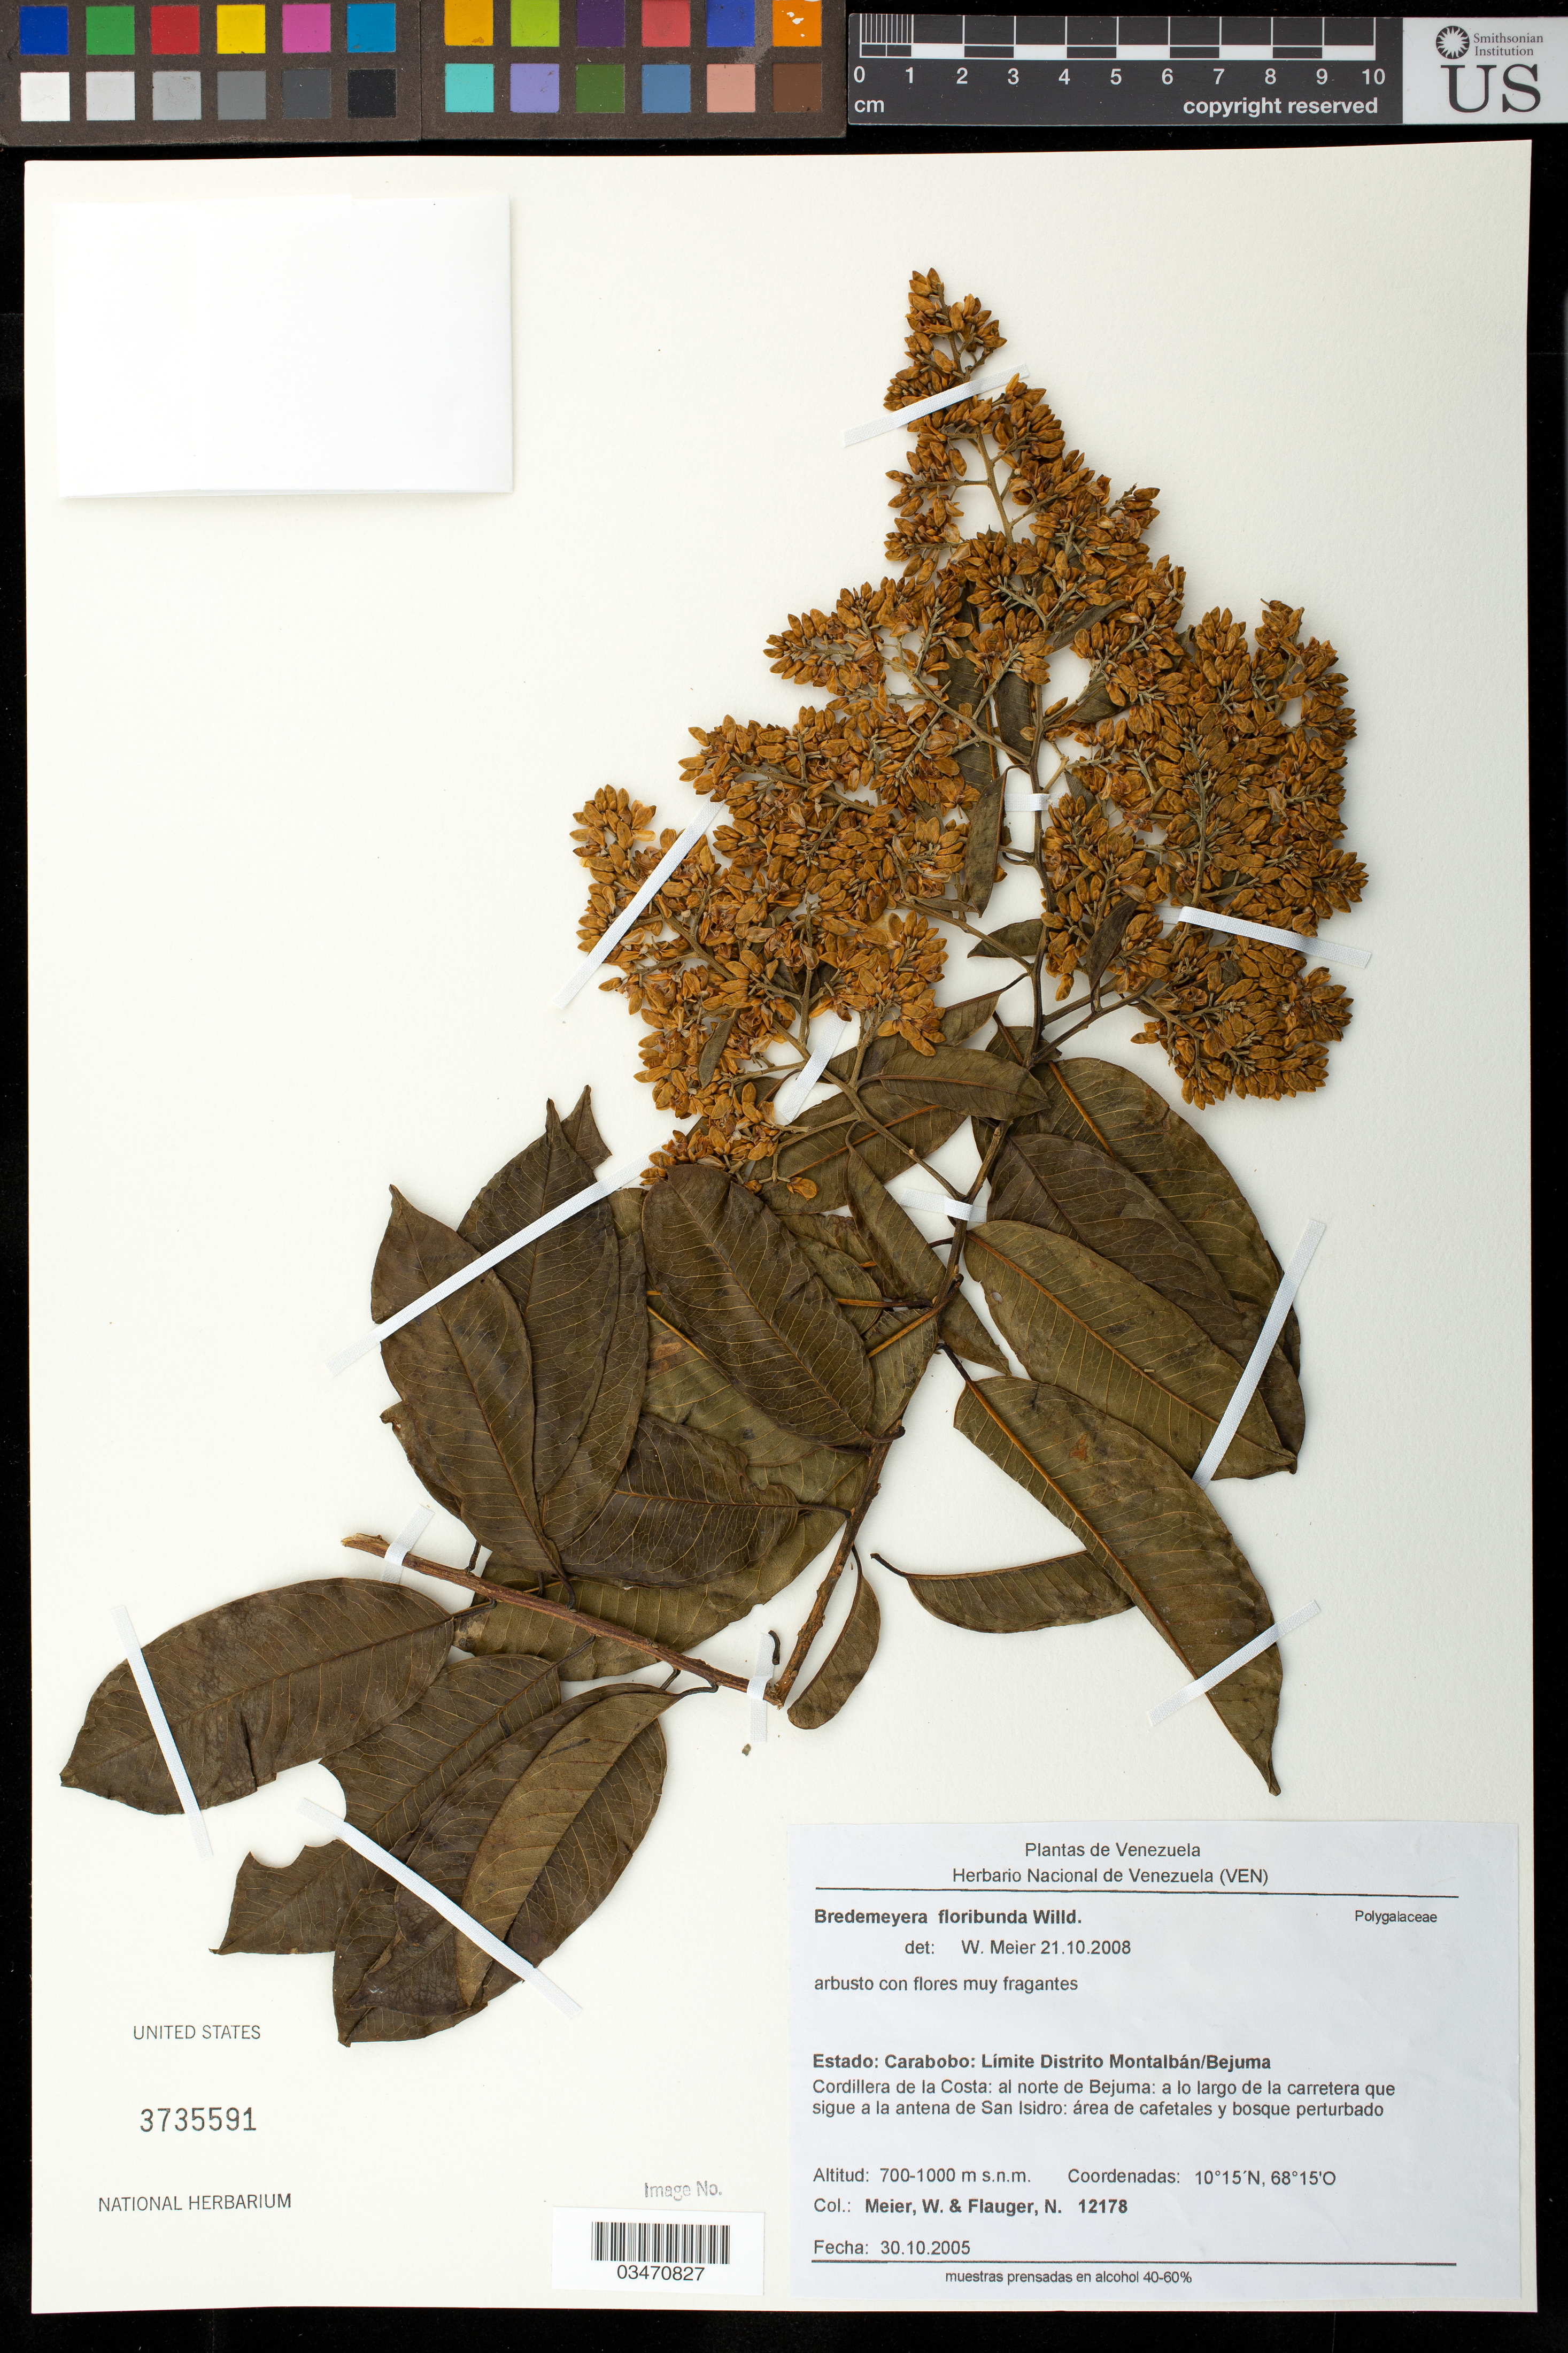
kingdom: Plantae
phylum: Tracheophyta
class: Magnoliopsida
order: Fabales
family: Polygalaceae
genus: Bredemeyera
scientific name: Bredemeyera floribunda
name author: Willd.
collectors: W. Meier & N. Flauger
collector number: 12178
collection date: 2005-10-30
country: Venezuela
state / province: Carabobo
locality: Estado: Carabobo: Limite Distrito Montalban/Bejuma, Cordillera de la Costa: al norte de Bejuma: a lo largo de la carretera que sigue a la antena de San Isidro: area de cafetales y bosque perturbado.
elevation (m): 700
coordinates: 10 15 N, 68 15 O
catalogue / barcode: US 3735591